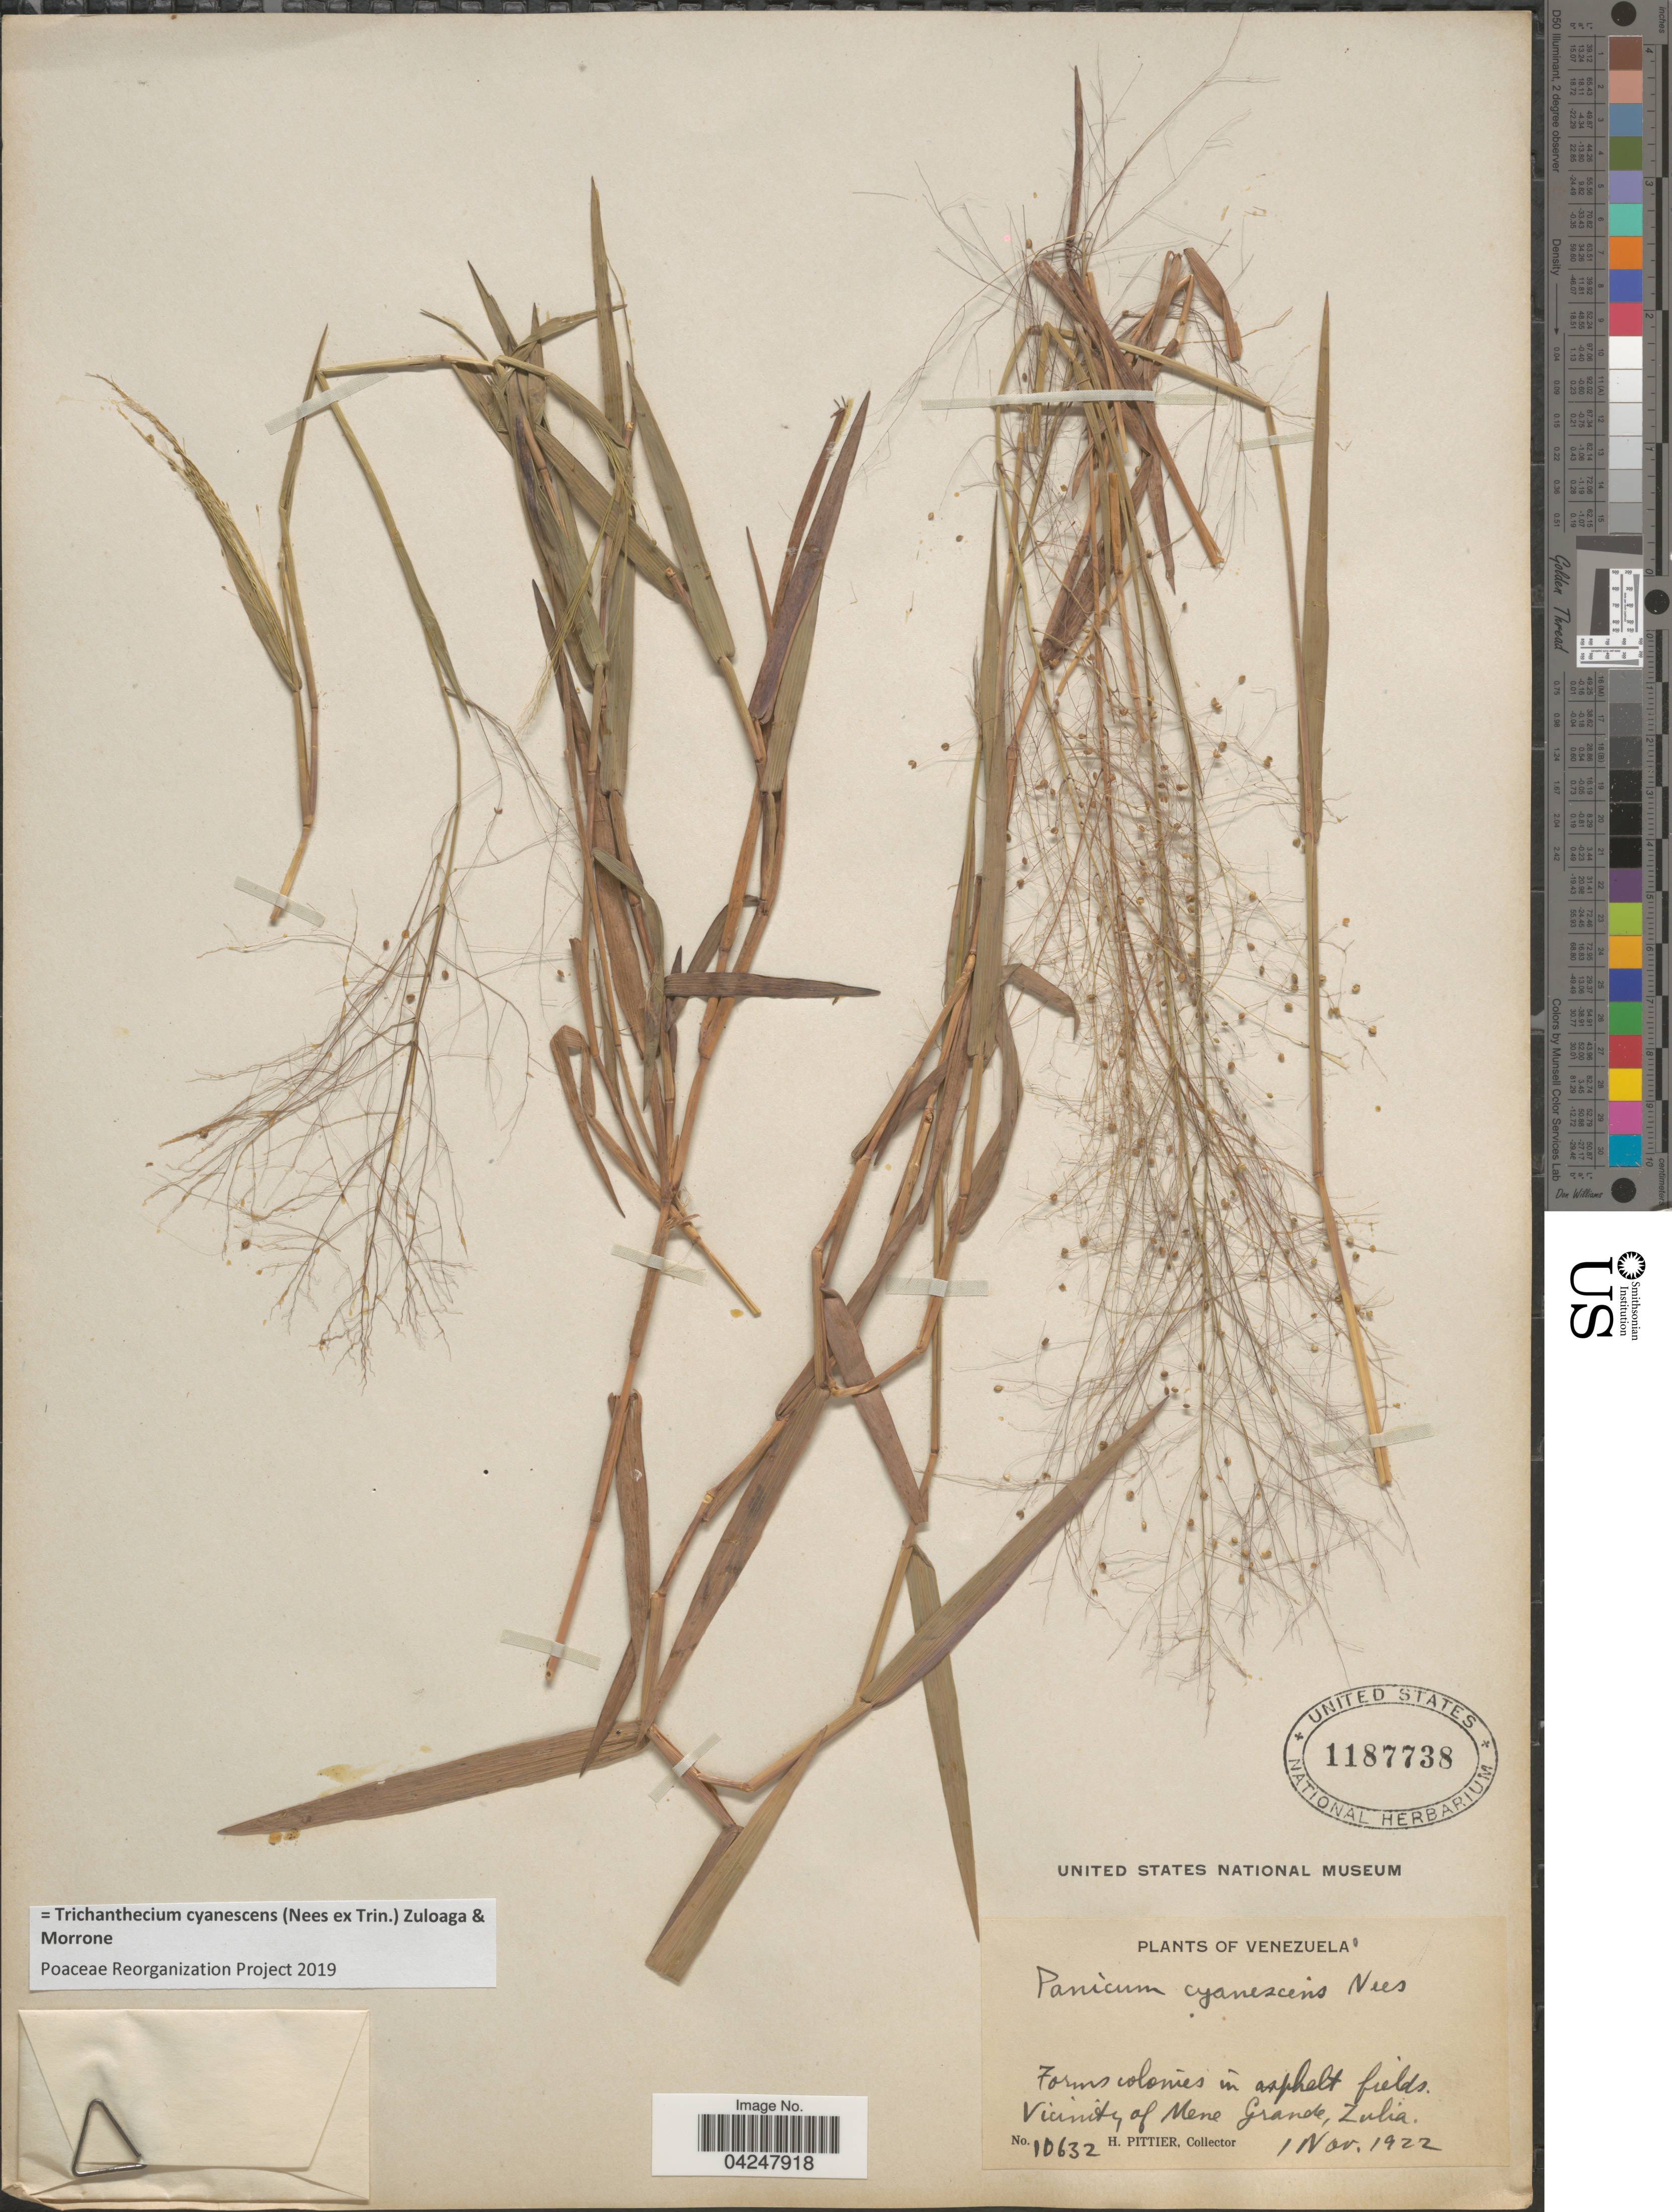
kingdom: Plantae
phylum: Tracheophyta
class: Liliopsida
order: Poales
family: Poaceae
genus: Trichanthecium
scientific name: Trichanthecium cyanescens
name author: (Nees ex Trin.) Zuloaga & Morrone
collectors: H. F. Pittier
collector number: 10632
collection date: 1922-11-01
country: Venezuela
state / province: Zulia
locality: From colonies in asphalt fields. Vicinity of Mene Grande.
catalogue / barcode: US 1187738